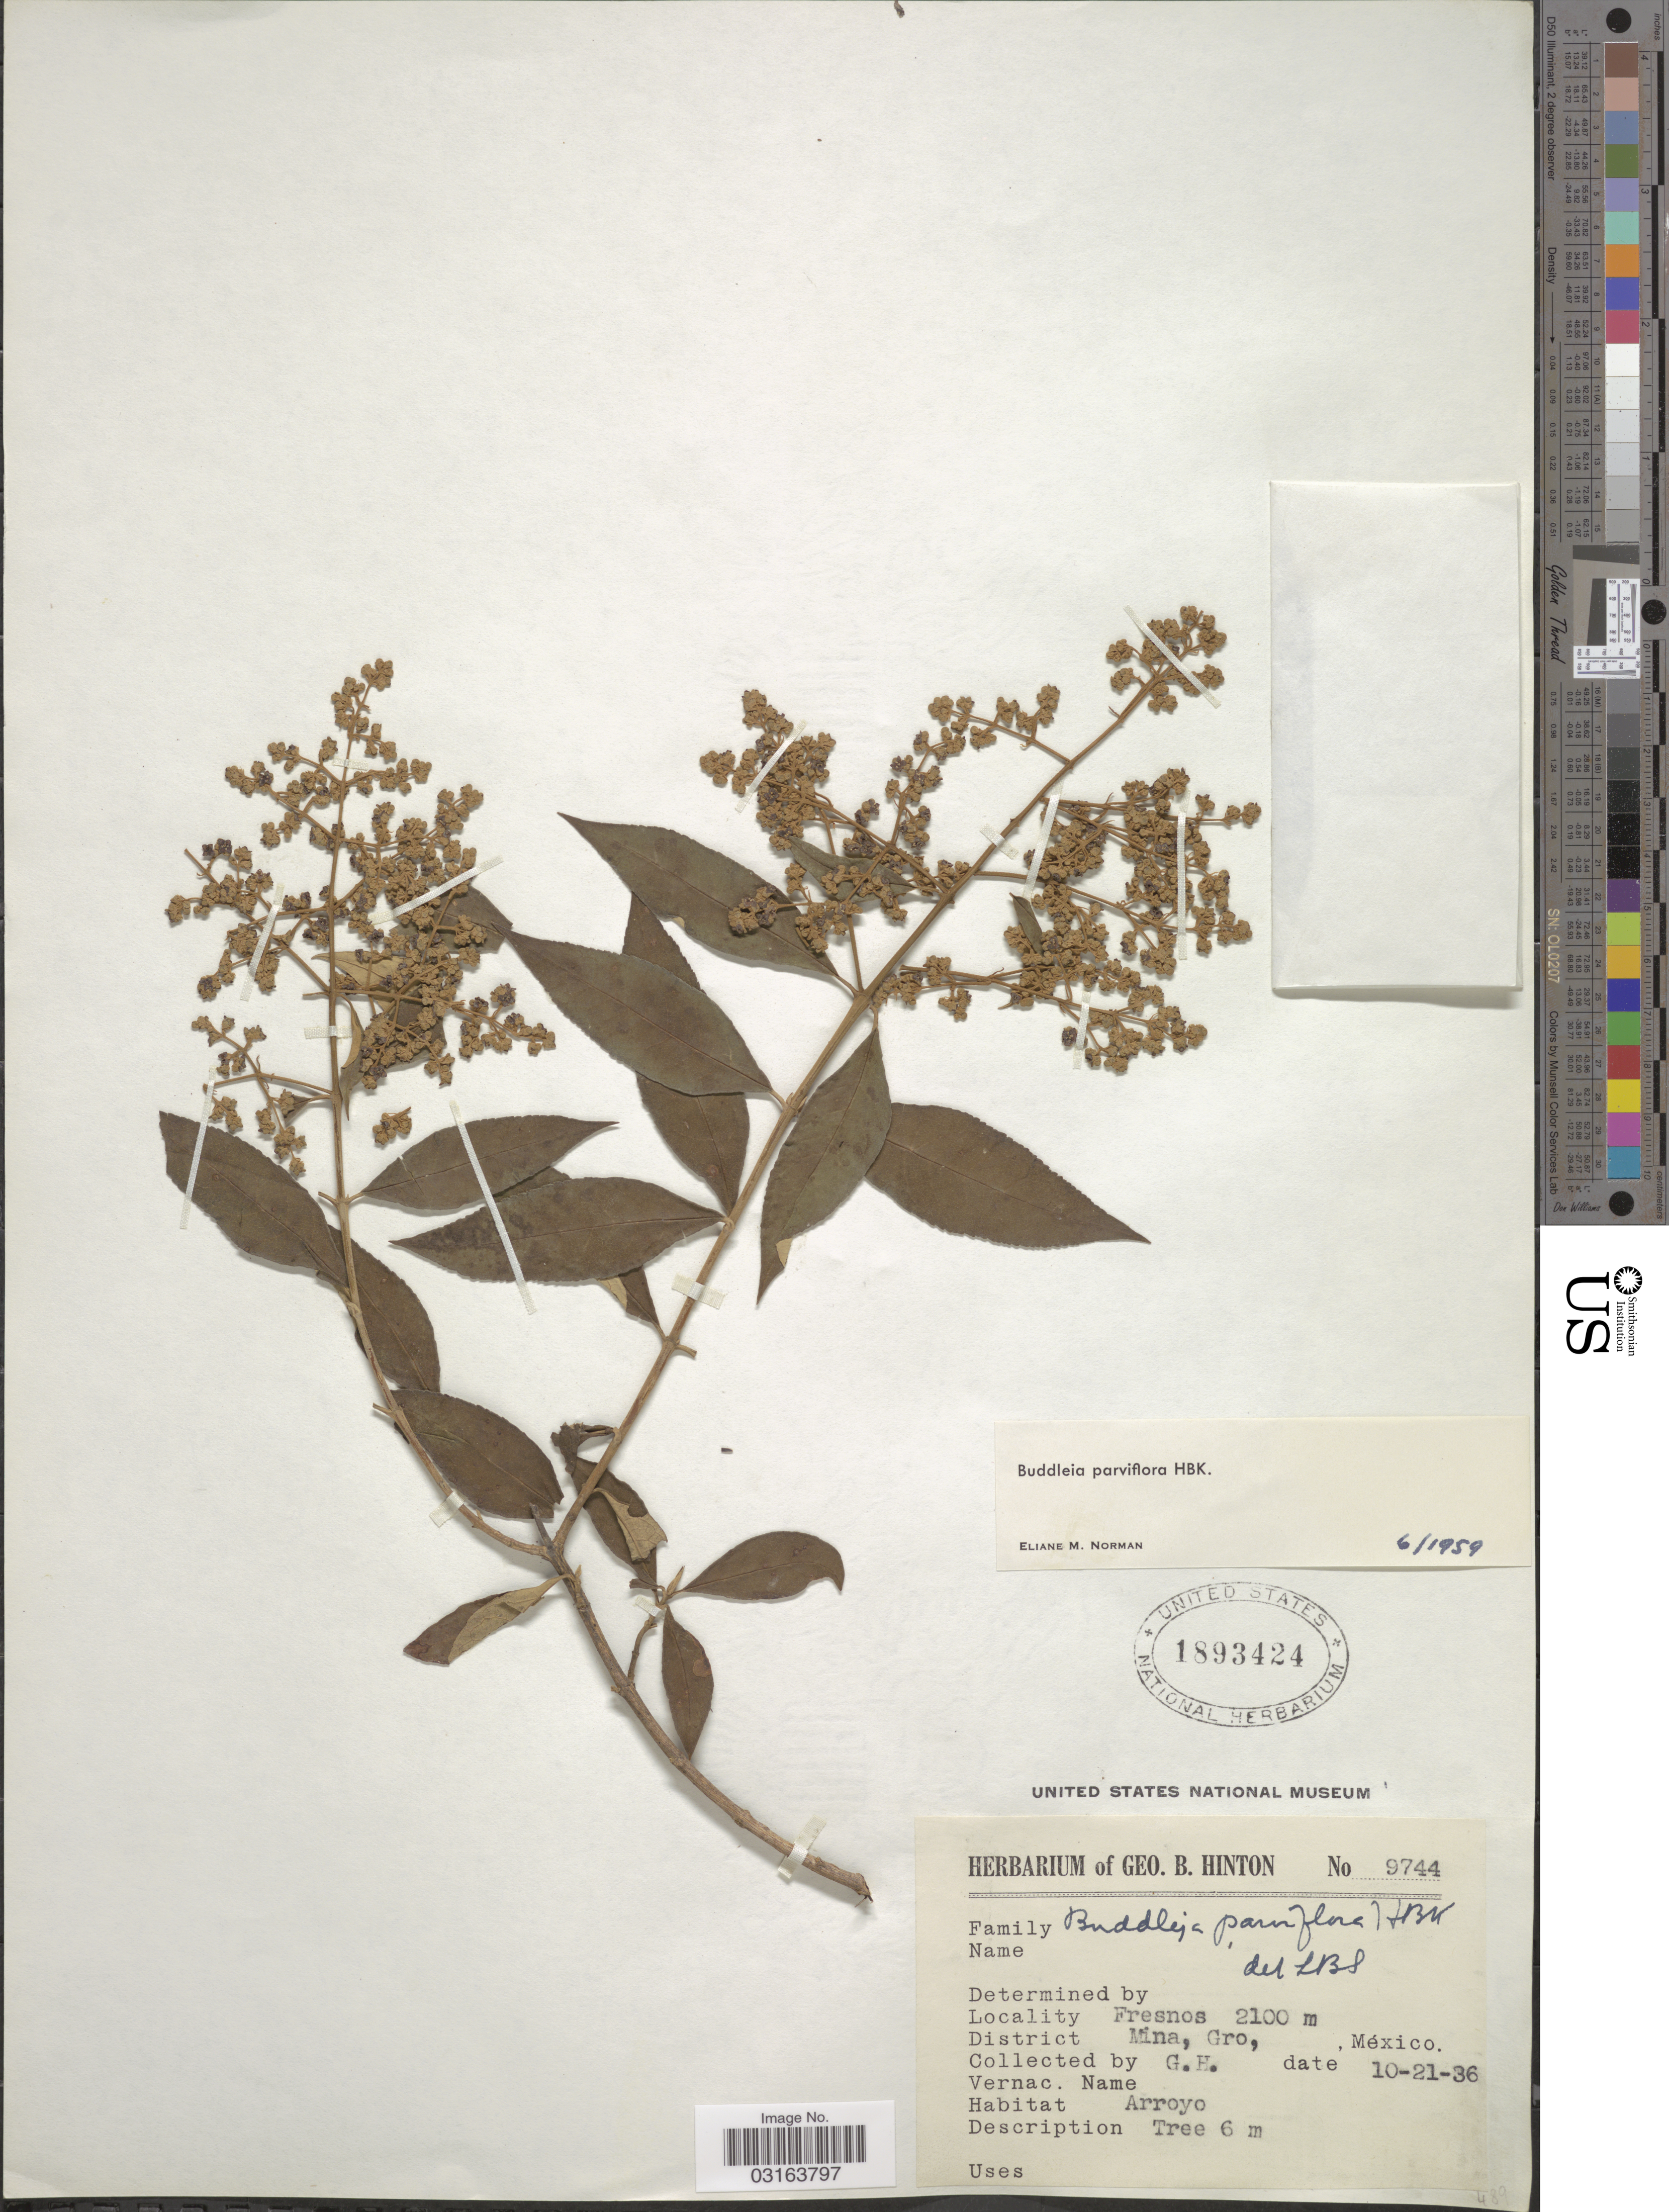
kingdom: Plantae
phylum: Tracheophyta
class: Magnoliopsida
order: Lamiales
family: Scrophulariaceae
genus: Buddleja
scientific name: Buddleja parviflora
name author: Kunth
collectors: G. B. Hinton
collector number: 9744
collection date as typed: Transcribed d/m/y: 21/10/36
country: Mexico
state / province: Guerrero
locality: Fresnos. District Mina. Arroyo.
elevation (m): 2100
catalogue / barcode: US 1893424